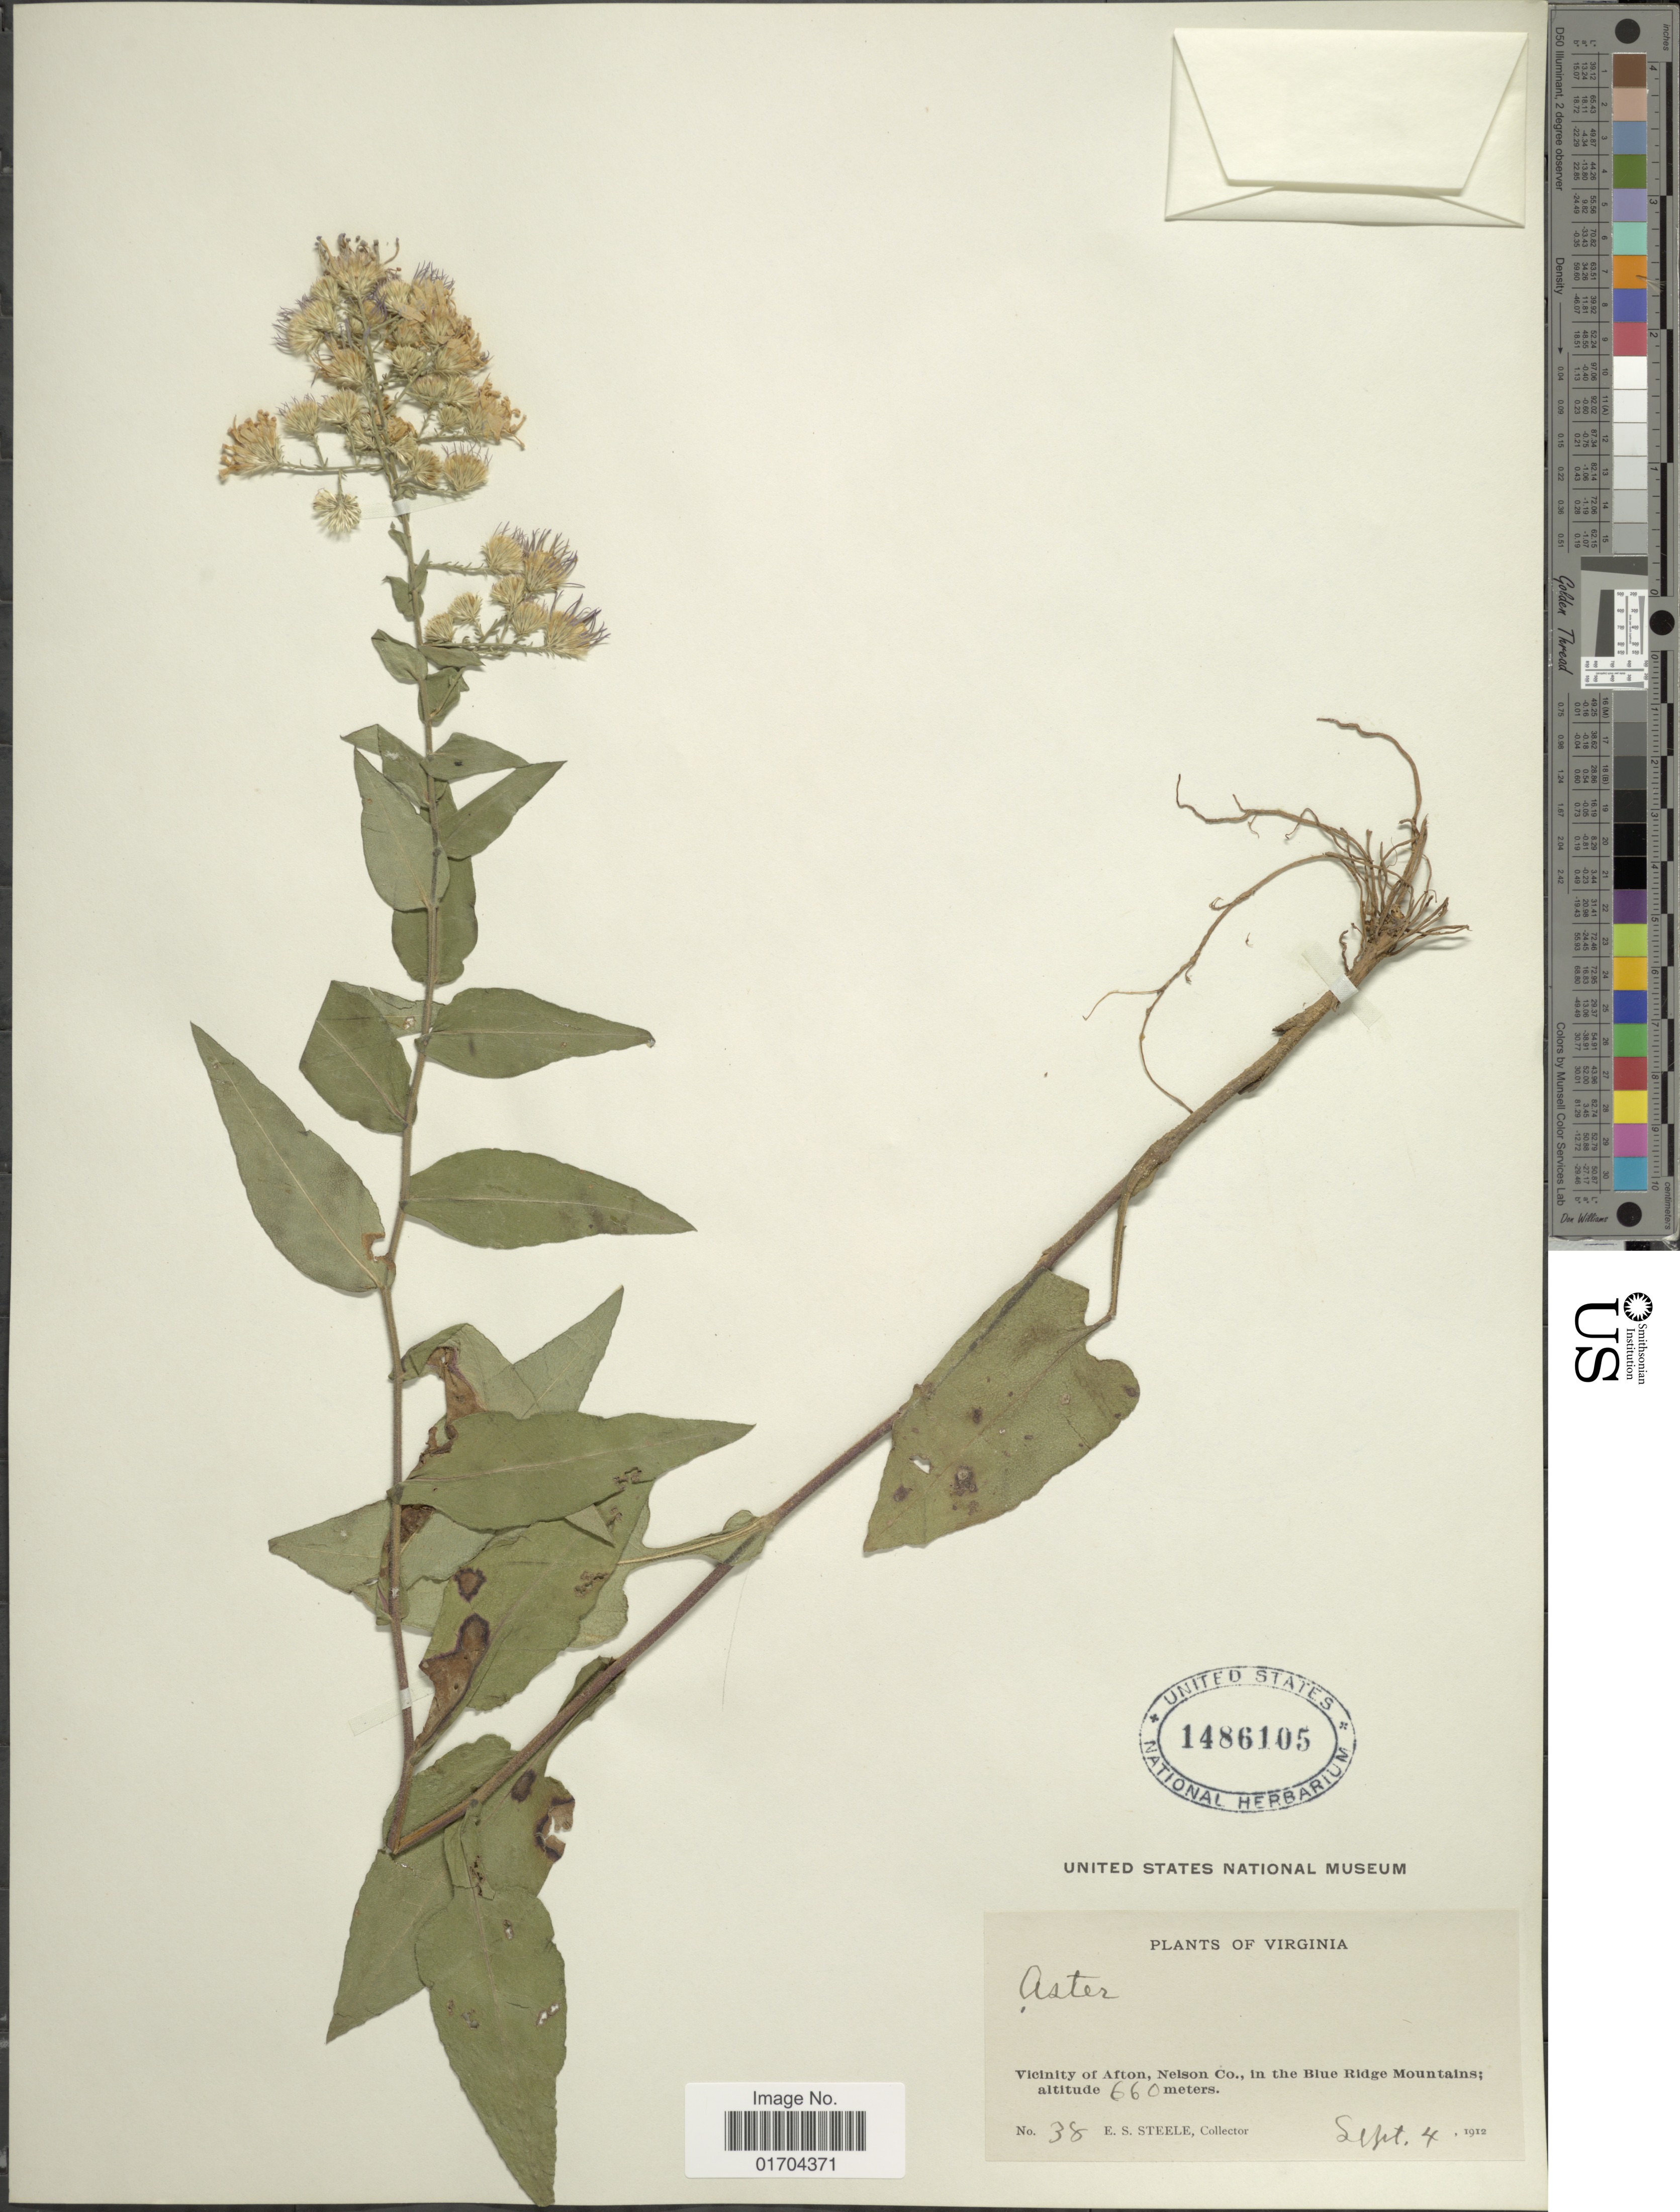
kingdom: Plantae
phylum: Tracheophyta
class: Magnoliopsida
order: Asterales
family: Asteraceae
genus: Symphyotrichum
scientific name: Symphyotrichum sp.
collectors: E. Steele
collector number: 38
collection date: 1912-09-04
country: United States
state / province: Virginia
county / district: Nelson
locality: Vicinity of Afton, Nelson Co., in the Blue Ridge Mountains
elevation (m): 660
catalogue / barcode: US 1486105